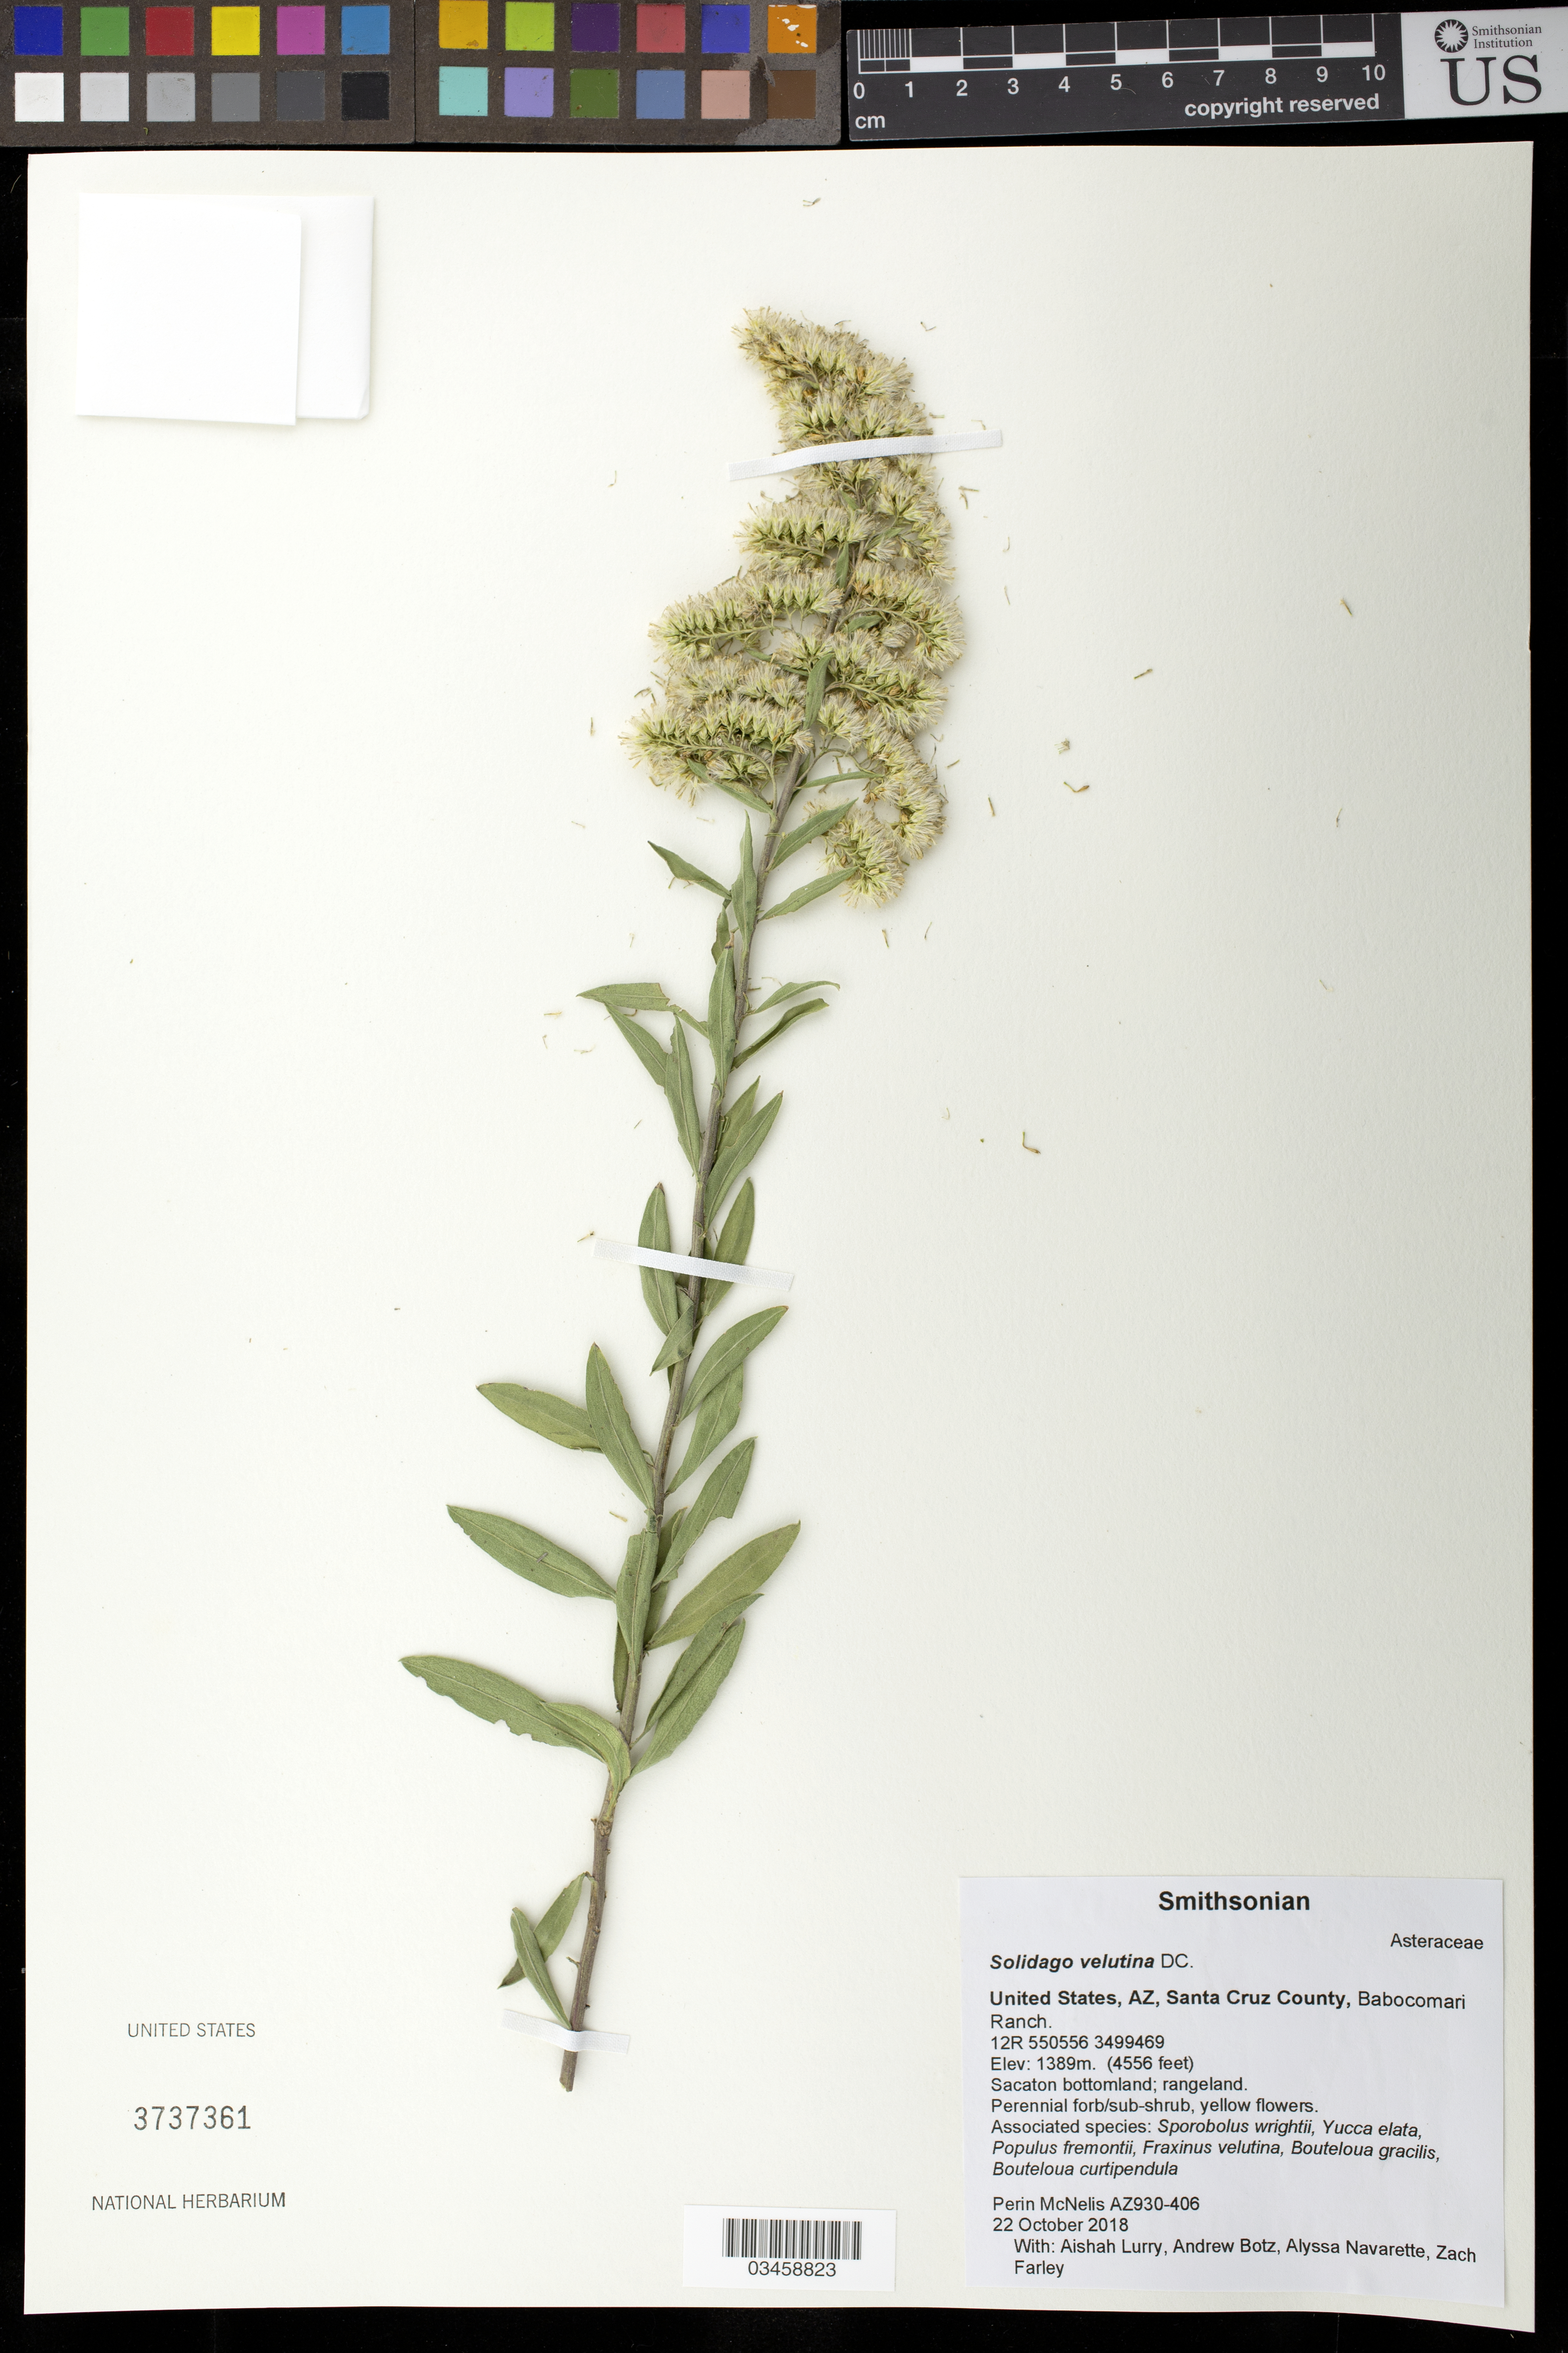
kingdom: Plantae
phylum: Tracheophyta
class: Magnoliopsida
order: Asterales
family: Asteraceae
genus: Solidago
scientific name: Solidago velutina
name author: DC.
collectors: P. McNelis, A. Lurry, A. Botz, Z. Farley & A. Navarette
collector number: AZ930-406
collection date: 2018-10-22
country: United States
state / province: Arizona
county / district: Santa Cruz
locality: Babocomari Ranch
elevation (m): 1389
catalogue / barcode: US 3737361